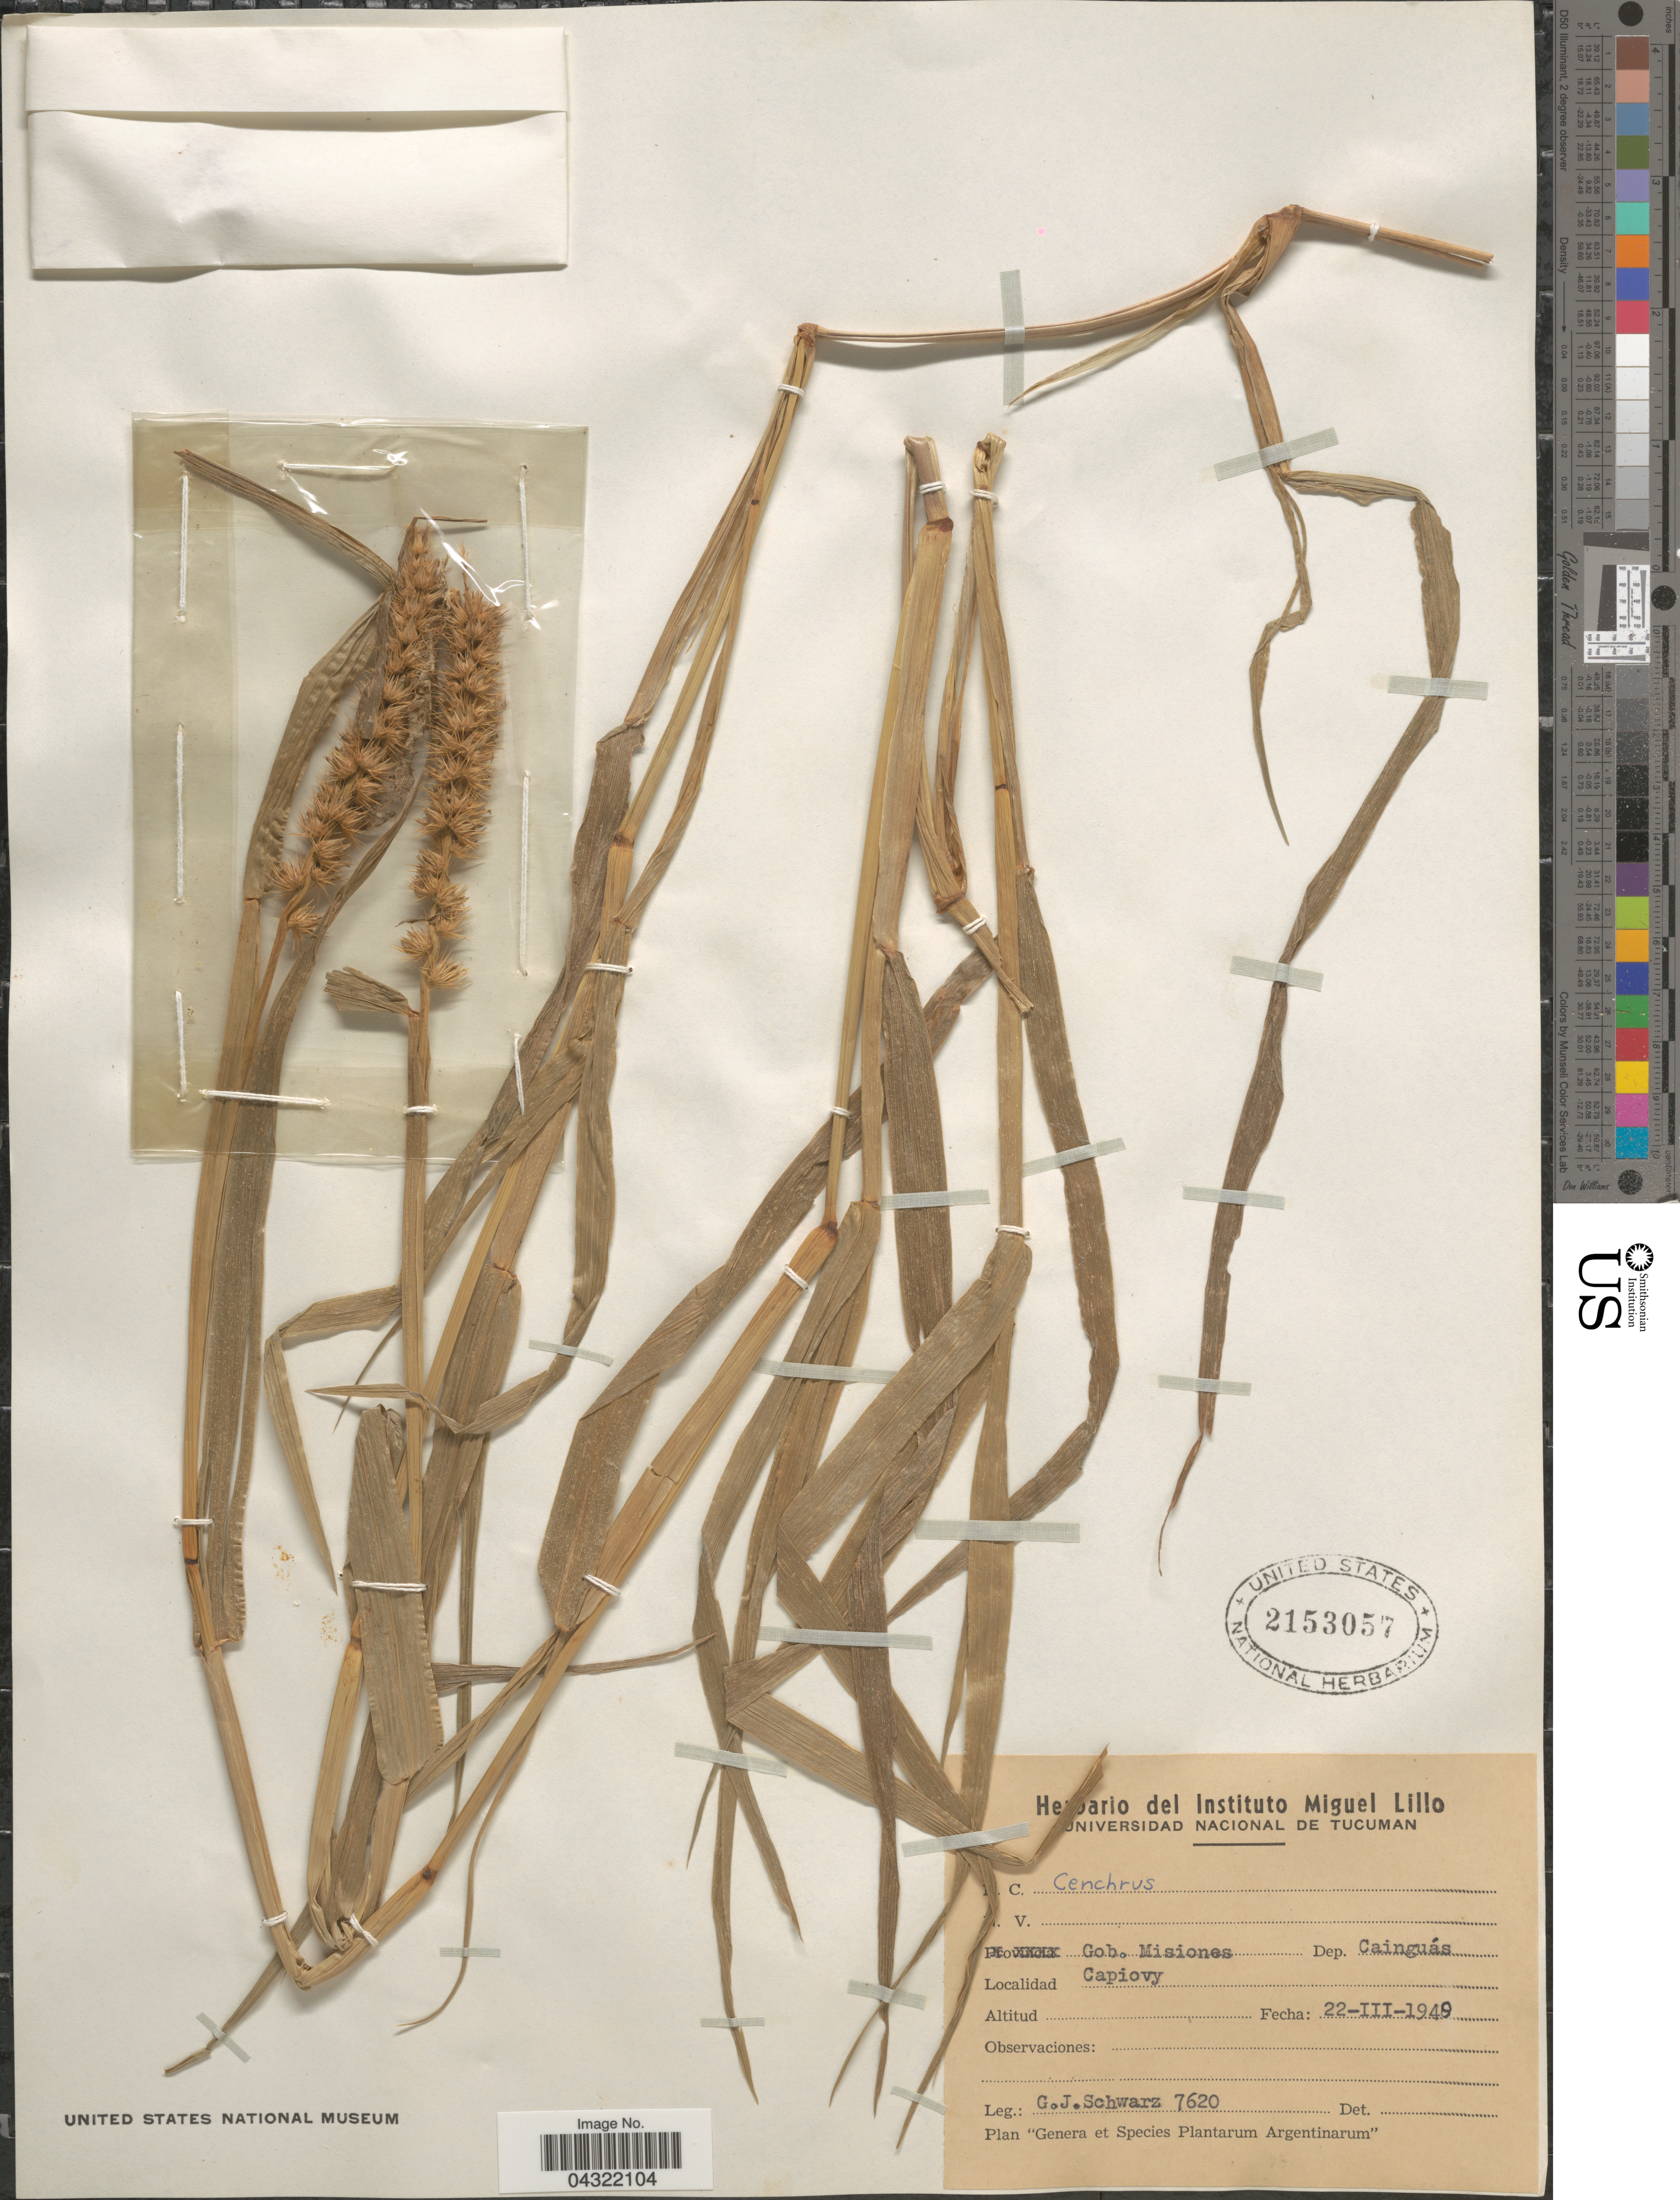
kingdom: Plantae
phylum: Tracheophyta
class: Liliopsida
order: Poales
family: Poaceae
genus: Cenchrus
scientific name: Cenchrus sp.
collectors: G. J. Schwarz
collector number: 7620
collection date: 1949-03-22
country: Argentina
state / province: Misiones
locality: Gob. Misiones. Dep. Cainguás. Capiovy.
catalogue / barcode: US 2153057